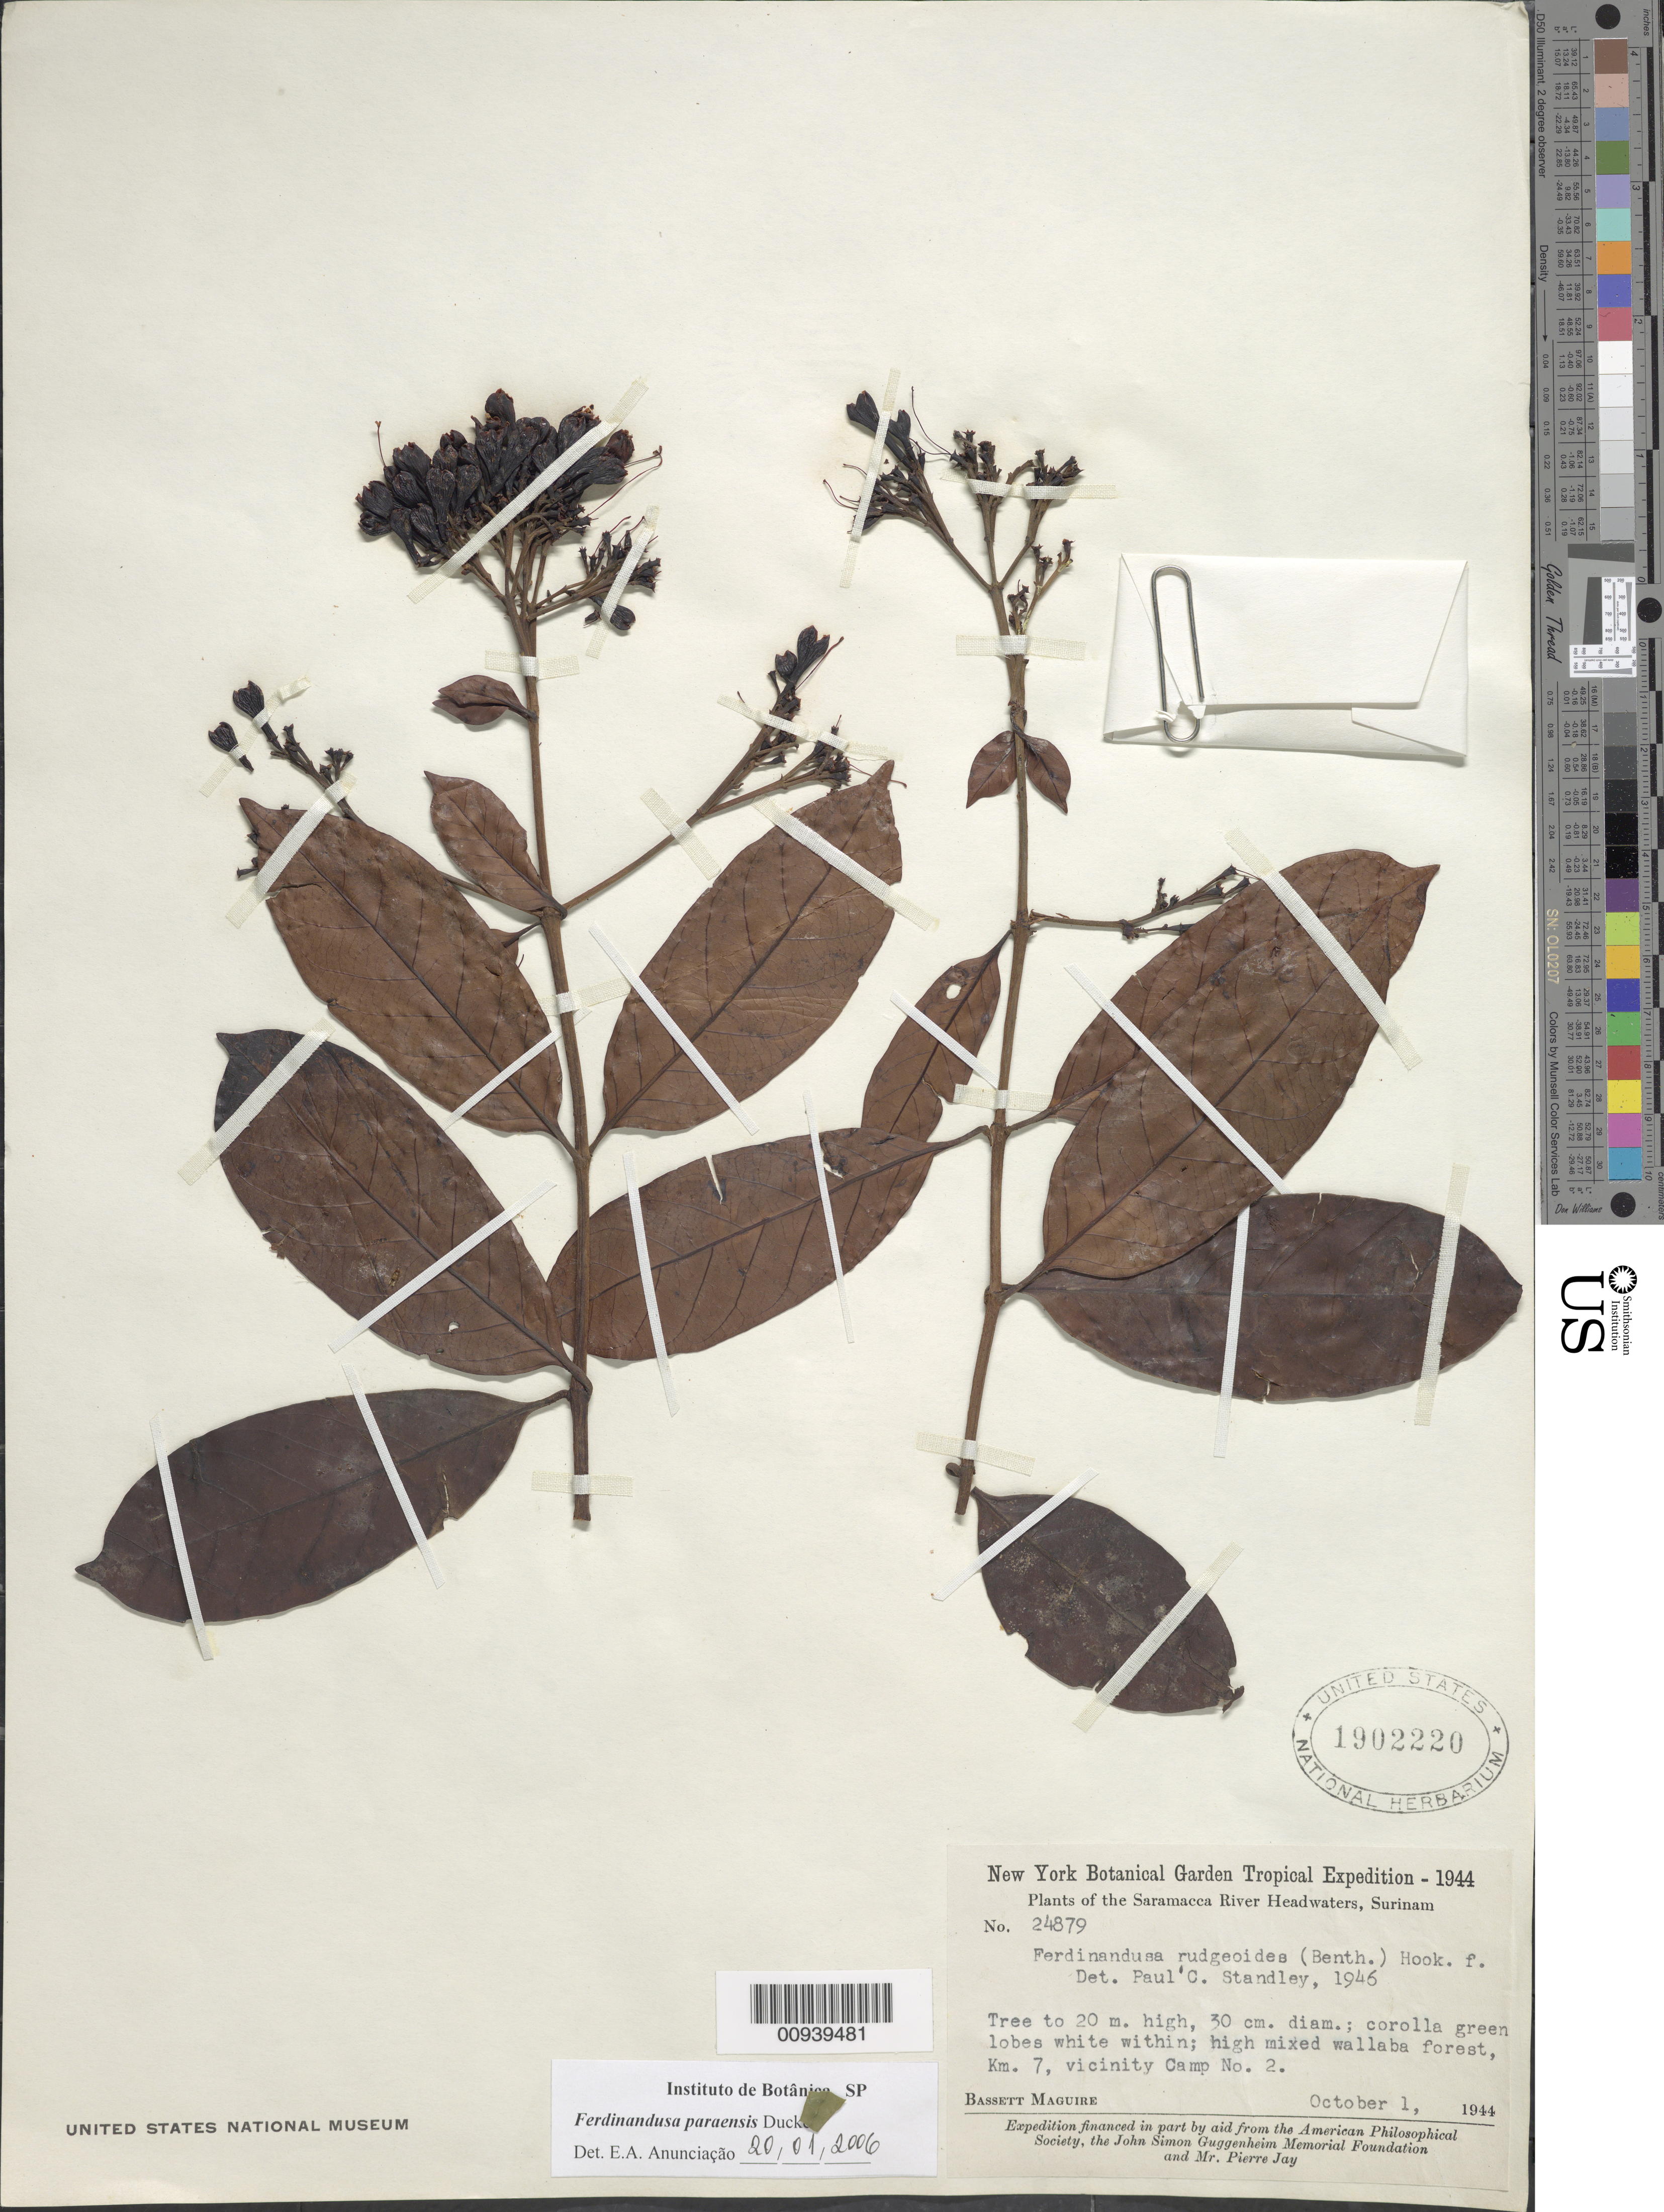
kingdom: Plantae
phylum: Tracheophyta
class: Magnoliopsida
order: Gentianales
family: Rubiaceae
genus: Ferdinandusa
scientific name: Ferdinandusa paraensis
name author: Ducke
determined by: Anunciação, E. A. d.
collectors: B. Maguire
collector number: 24879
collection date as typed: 1-Oct-44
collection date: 1944-10-01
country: Suriname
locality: Saramacca River, vicinity of Camp no. 2, km 7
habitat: High mixed wallaba forest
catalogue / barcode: US 1902220